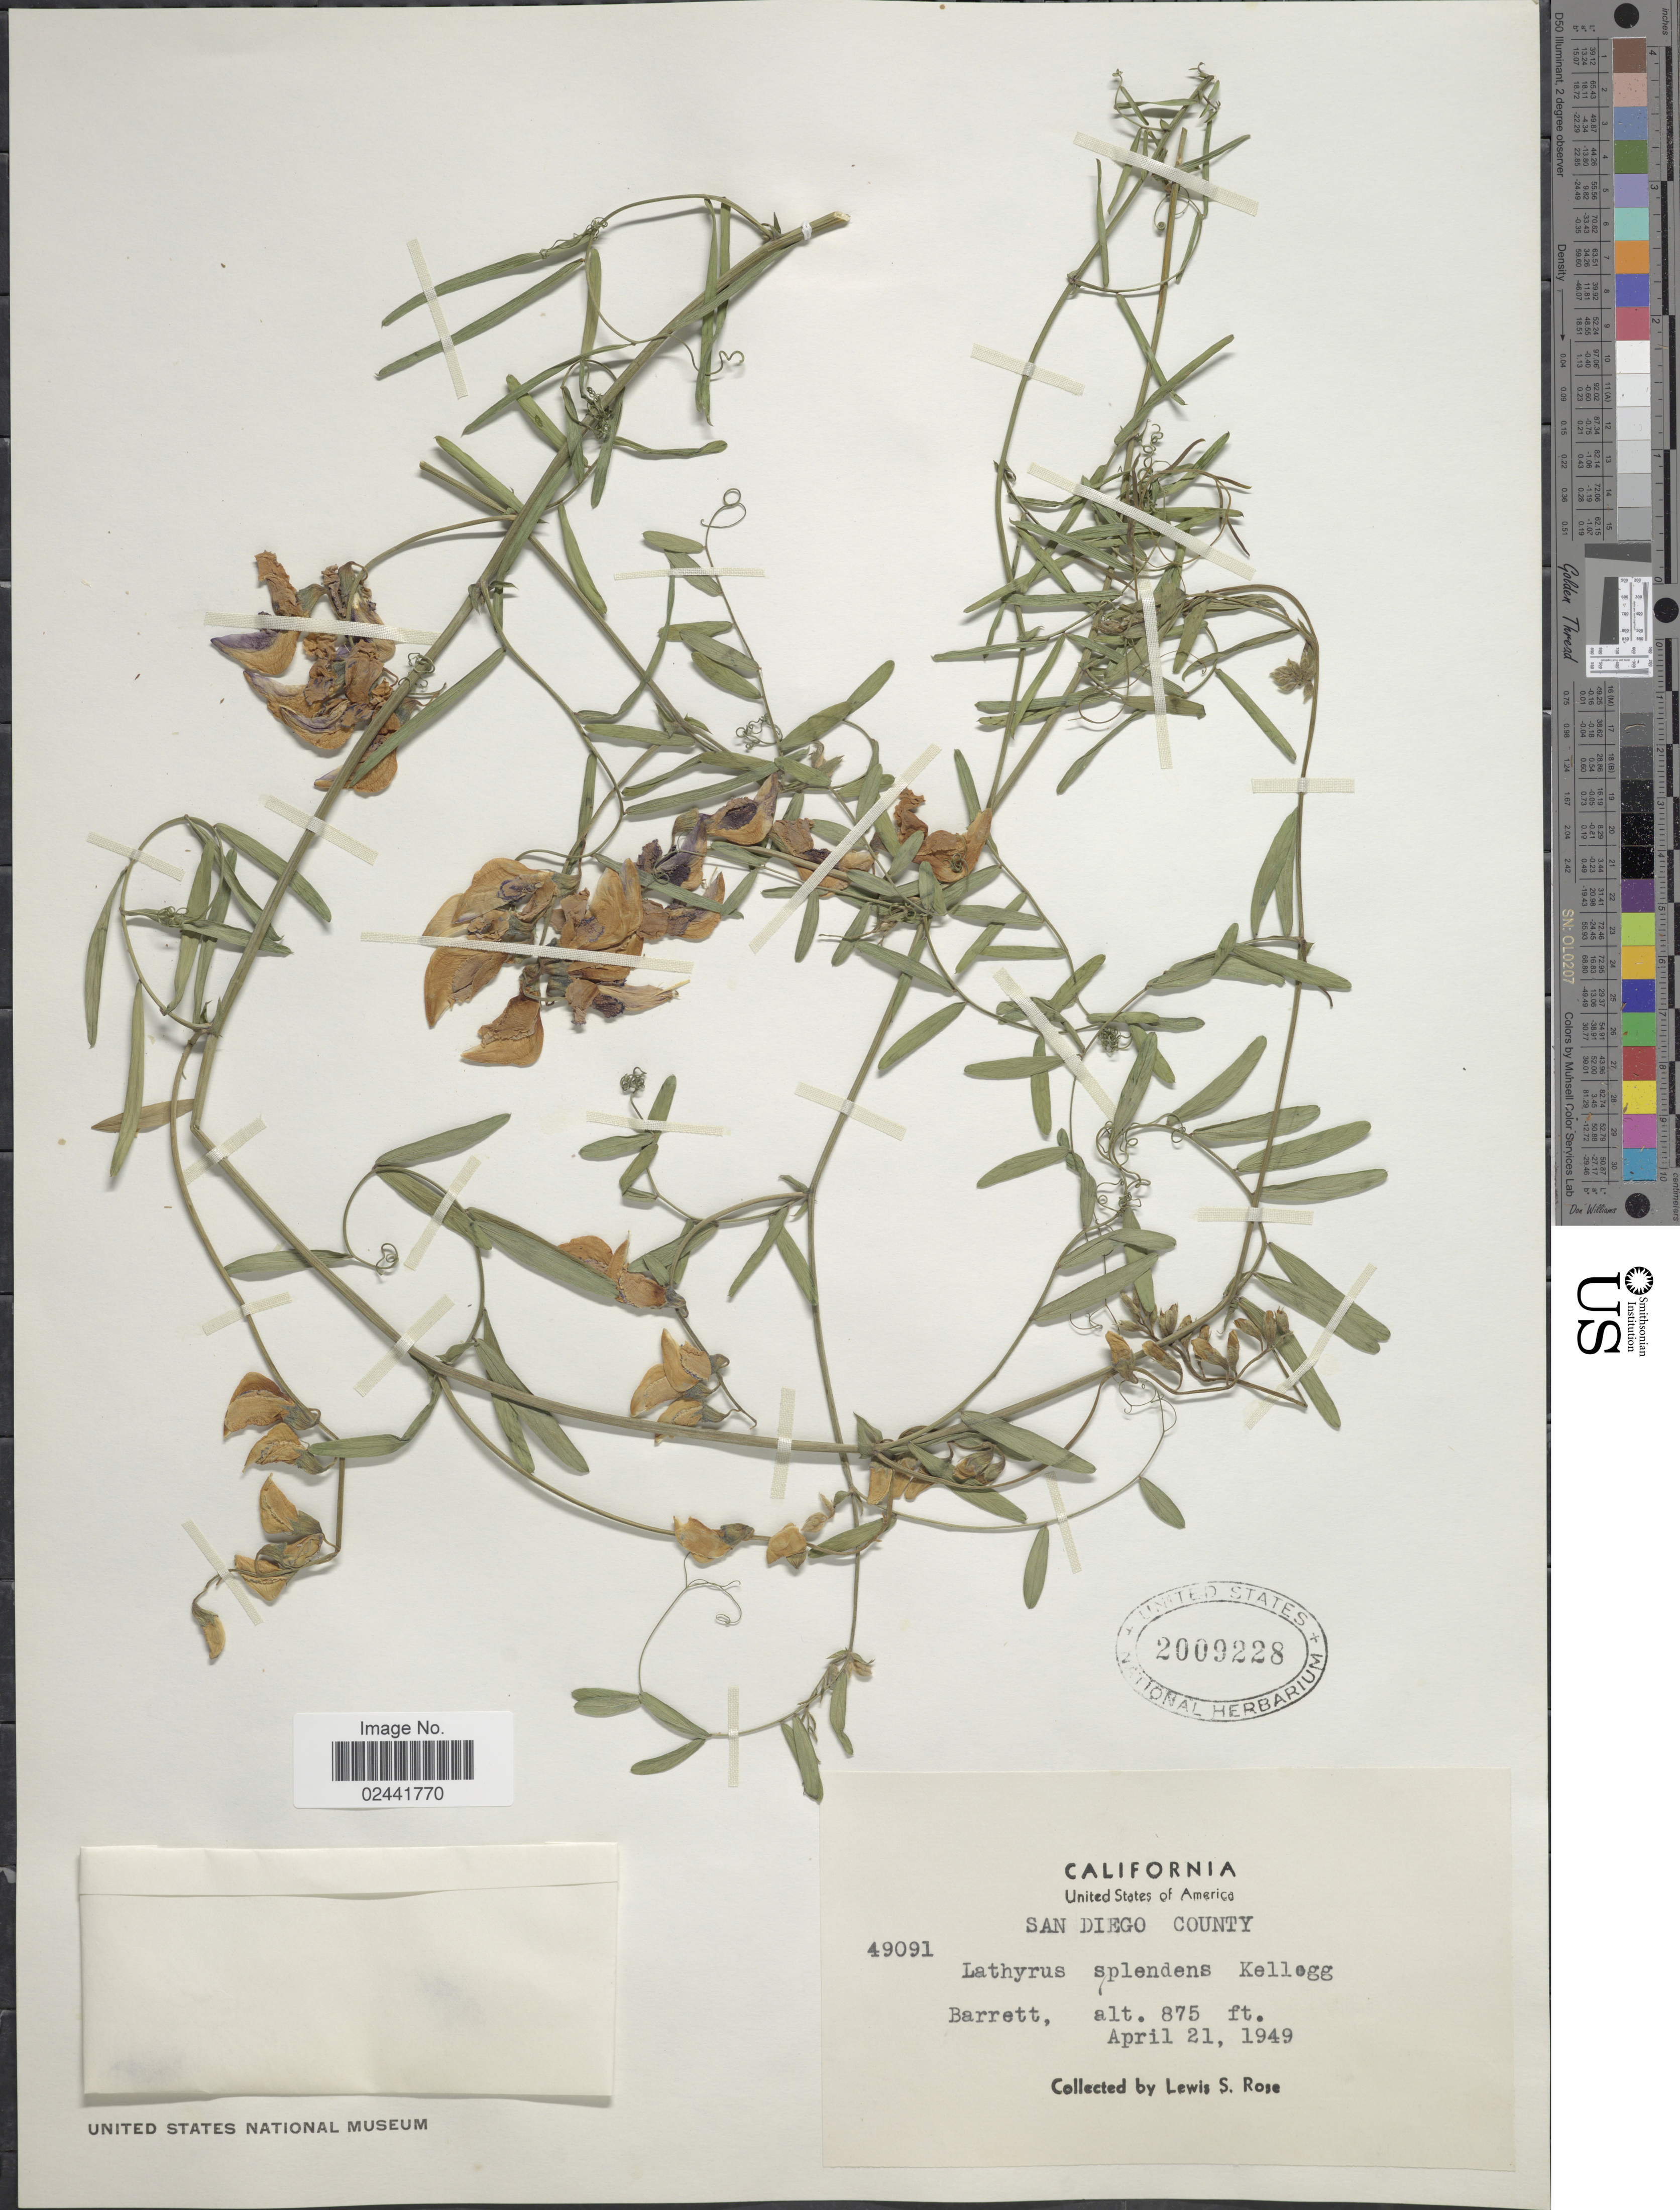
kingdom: Plantae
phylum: Tracheophyta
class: Magnoliopsida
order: Fabales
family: Fabaceae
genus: Lathyrus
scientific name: Lathyrus splendens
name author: Kellogg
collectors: L. S. Rose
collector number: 49091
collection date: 1949-04-21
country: United States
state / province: California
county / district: San Diego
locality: San Diego County, Barrett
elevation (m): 267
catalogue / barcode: US 2009228